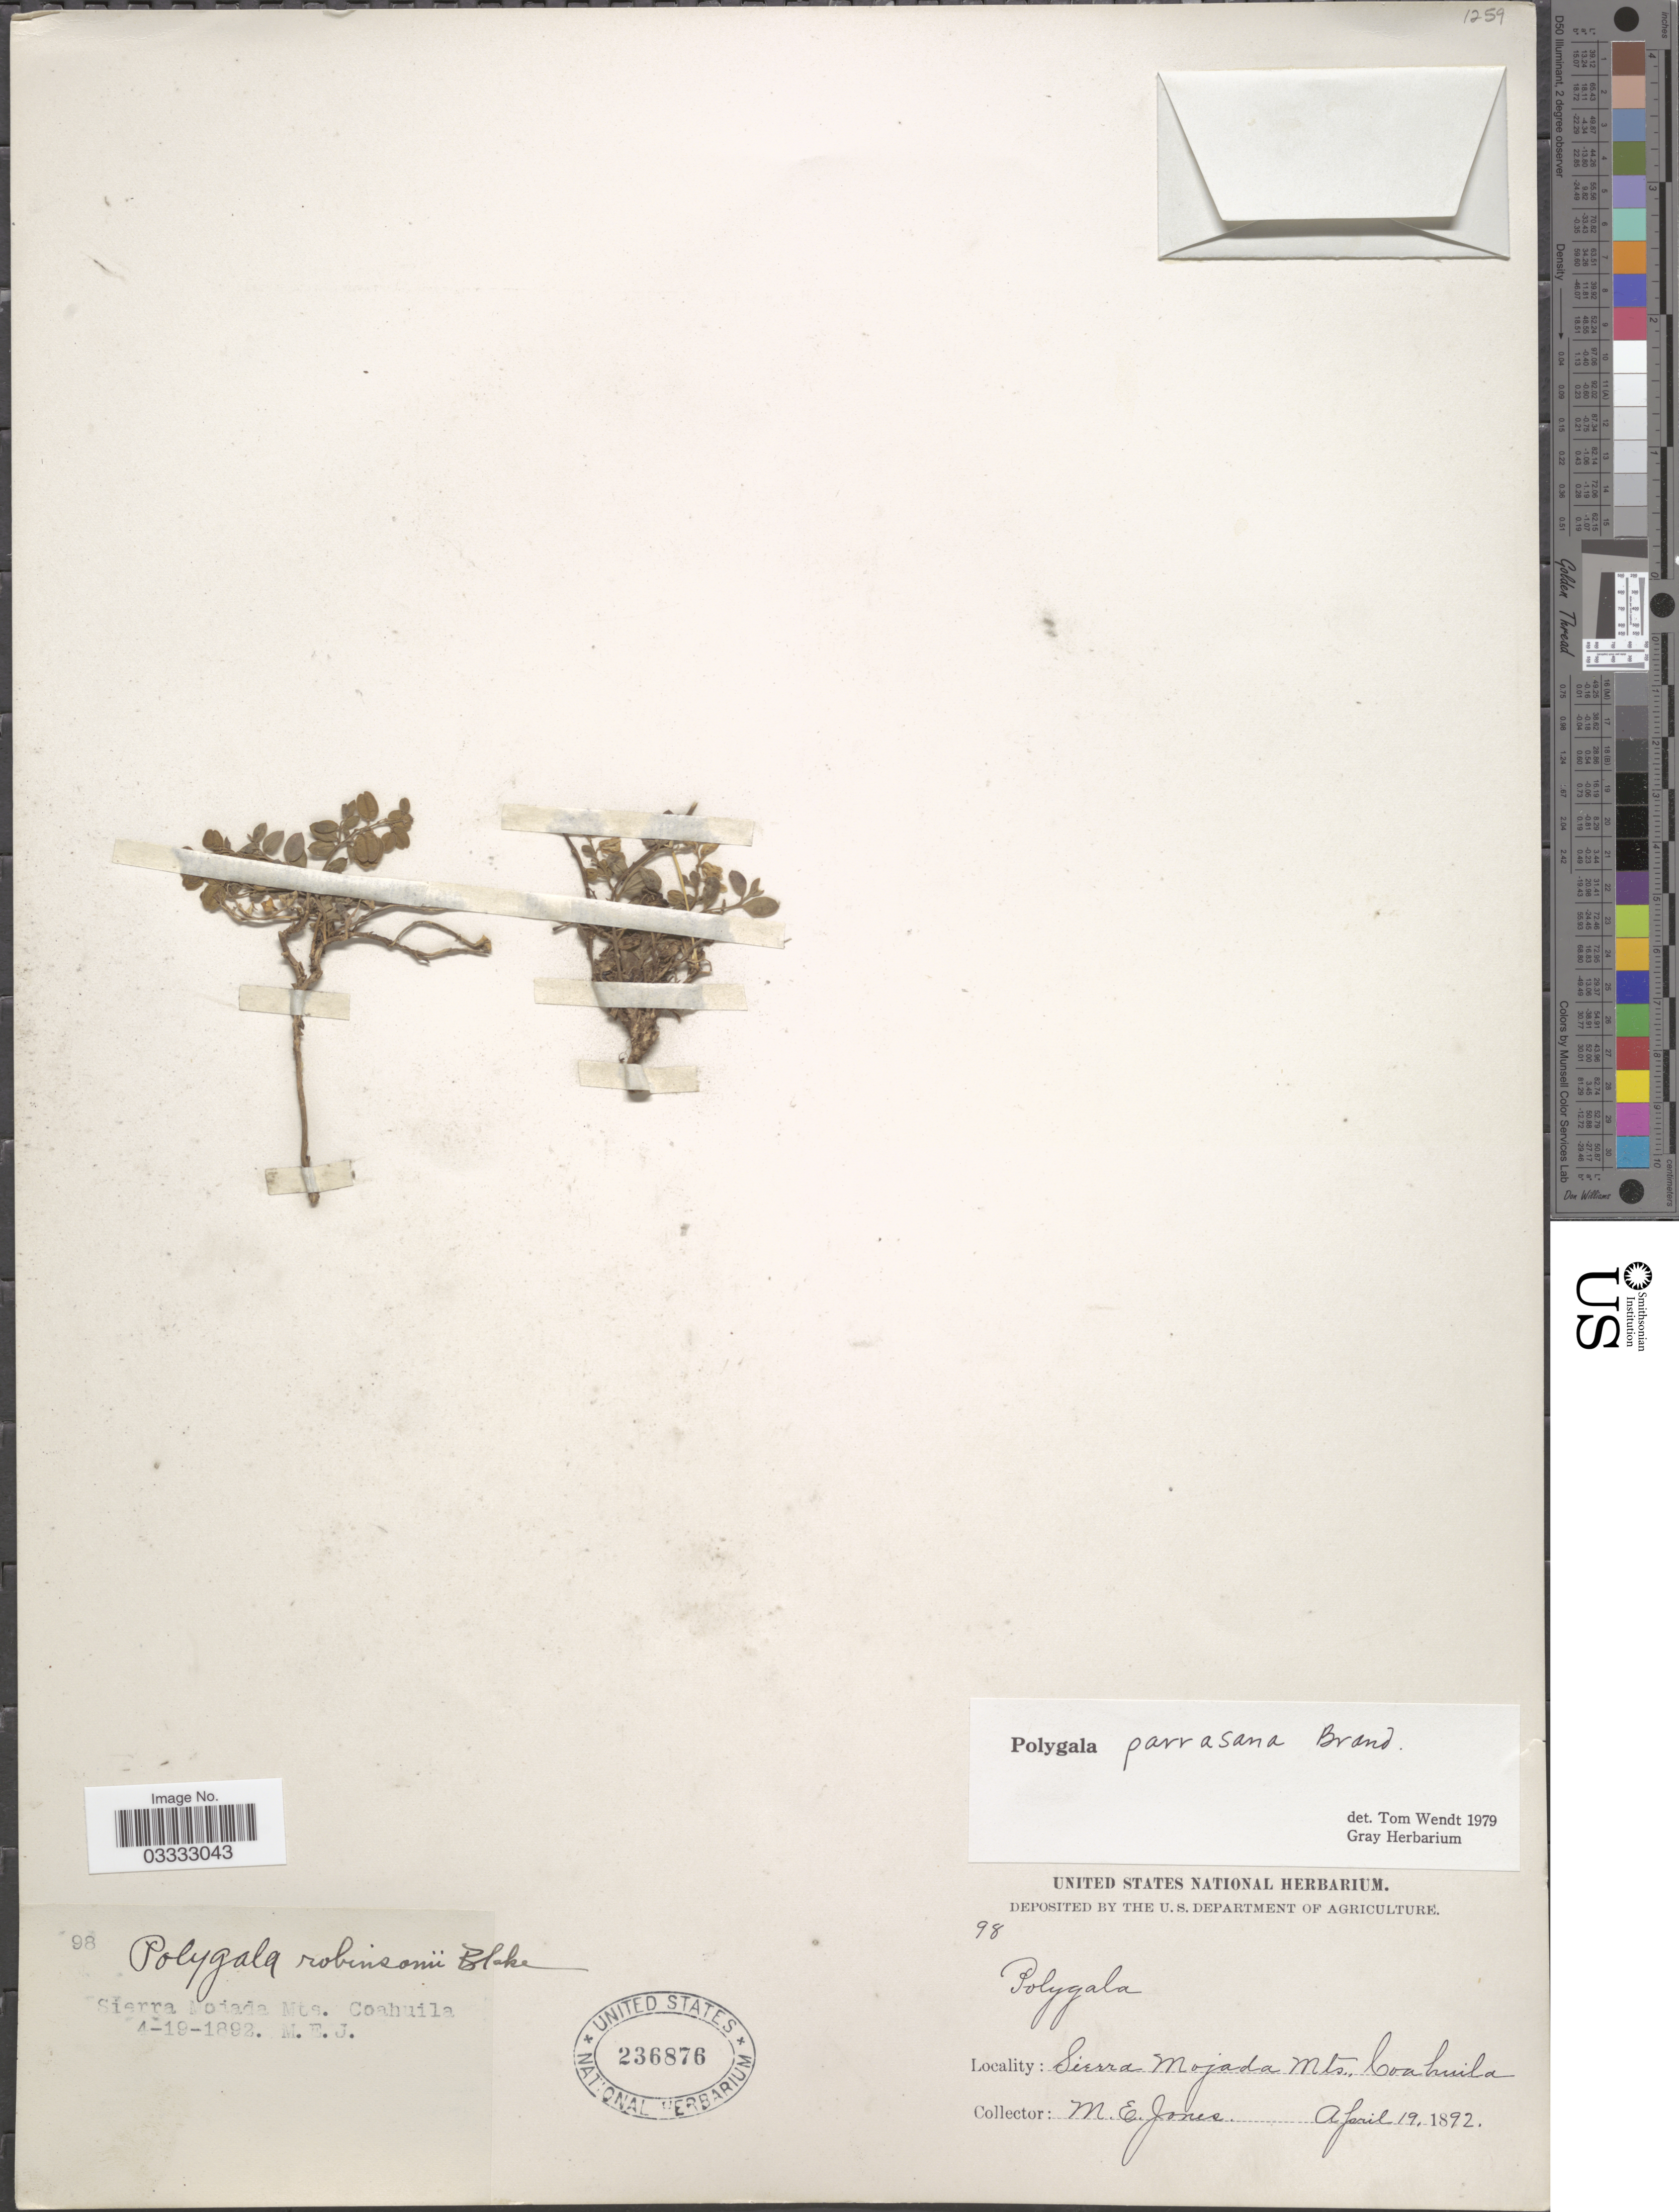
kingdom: Plantae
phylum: Tracheophyta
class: Magnoliopsida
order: Fabales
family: Polygalaceae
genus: Polygala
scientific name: Polygala parrasana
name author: Brandegee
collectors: M. E. Jones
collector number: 98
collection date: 1892-04-19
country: Mexico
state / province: Coahuila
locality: Sierra Mojada Mts.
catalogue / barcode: US 236876